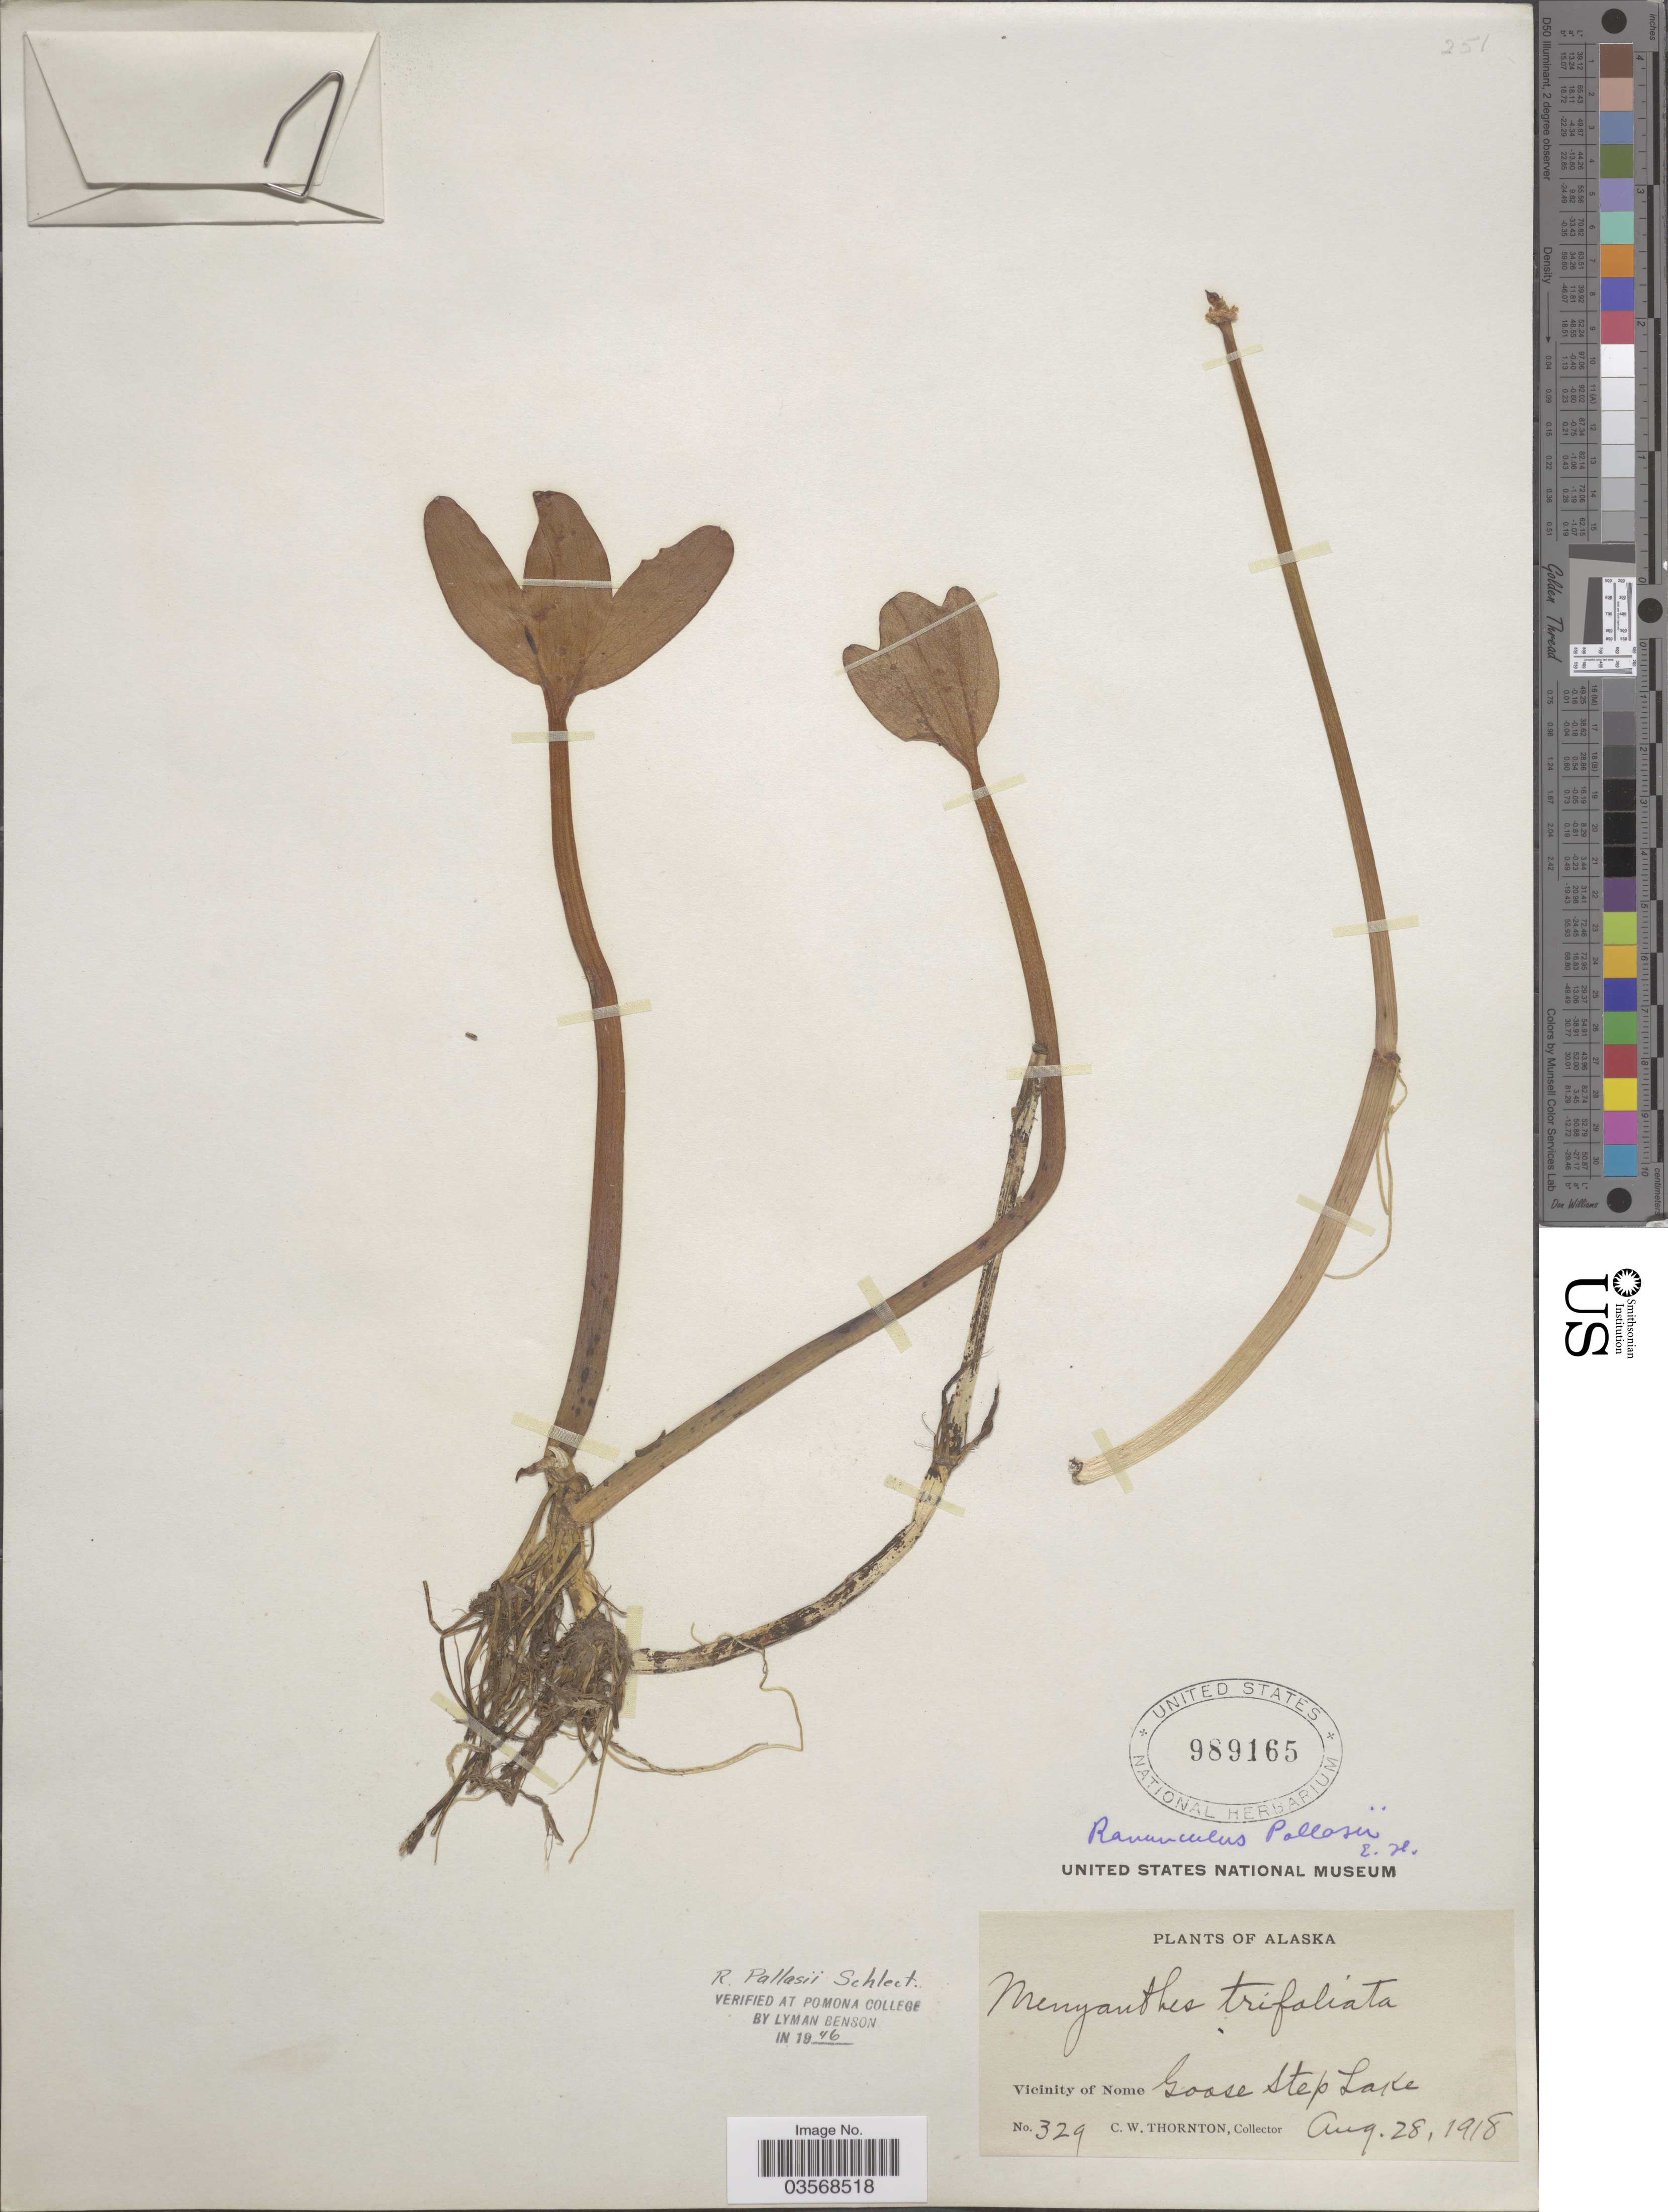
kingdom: Plantae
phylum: Tracheophyta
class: Magnoliopsida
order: Ranunculales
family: Ranunculaceae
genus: Ranunculus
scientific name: Ranunculus pallasii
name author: Schltdl.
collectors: C. Thornton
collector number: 329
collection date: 1918-08-28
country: United States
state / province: Alaska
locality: Vicinity of Nome. Goose Step Lake.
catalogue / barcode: US 989165